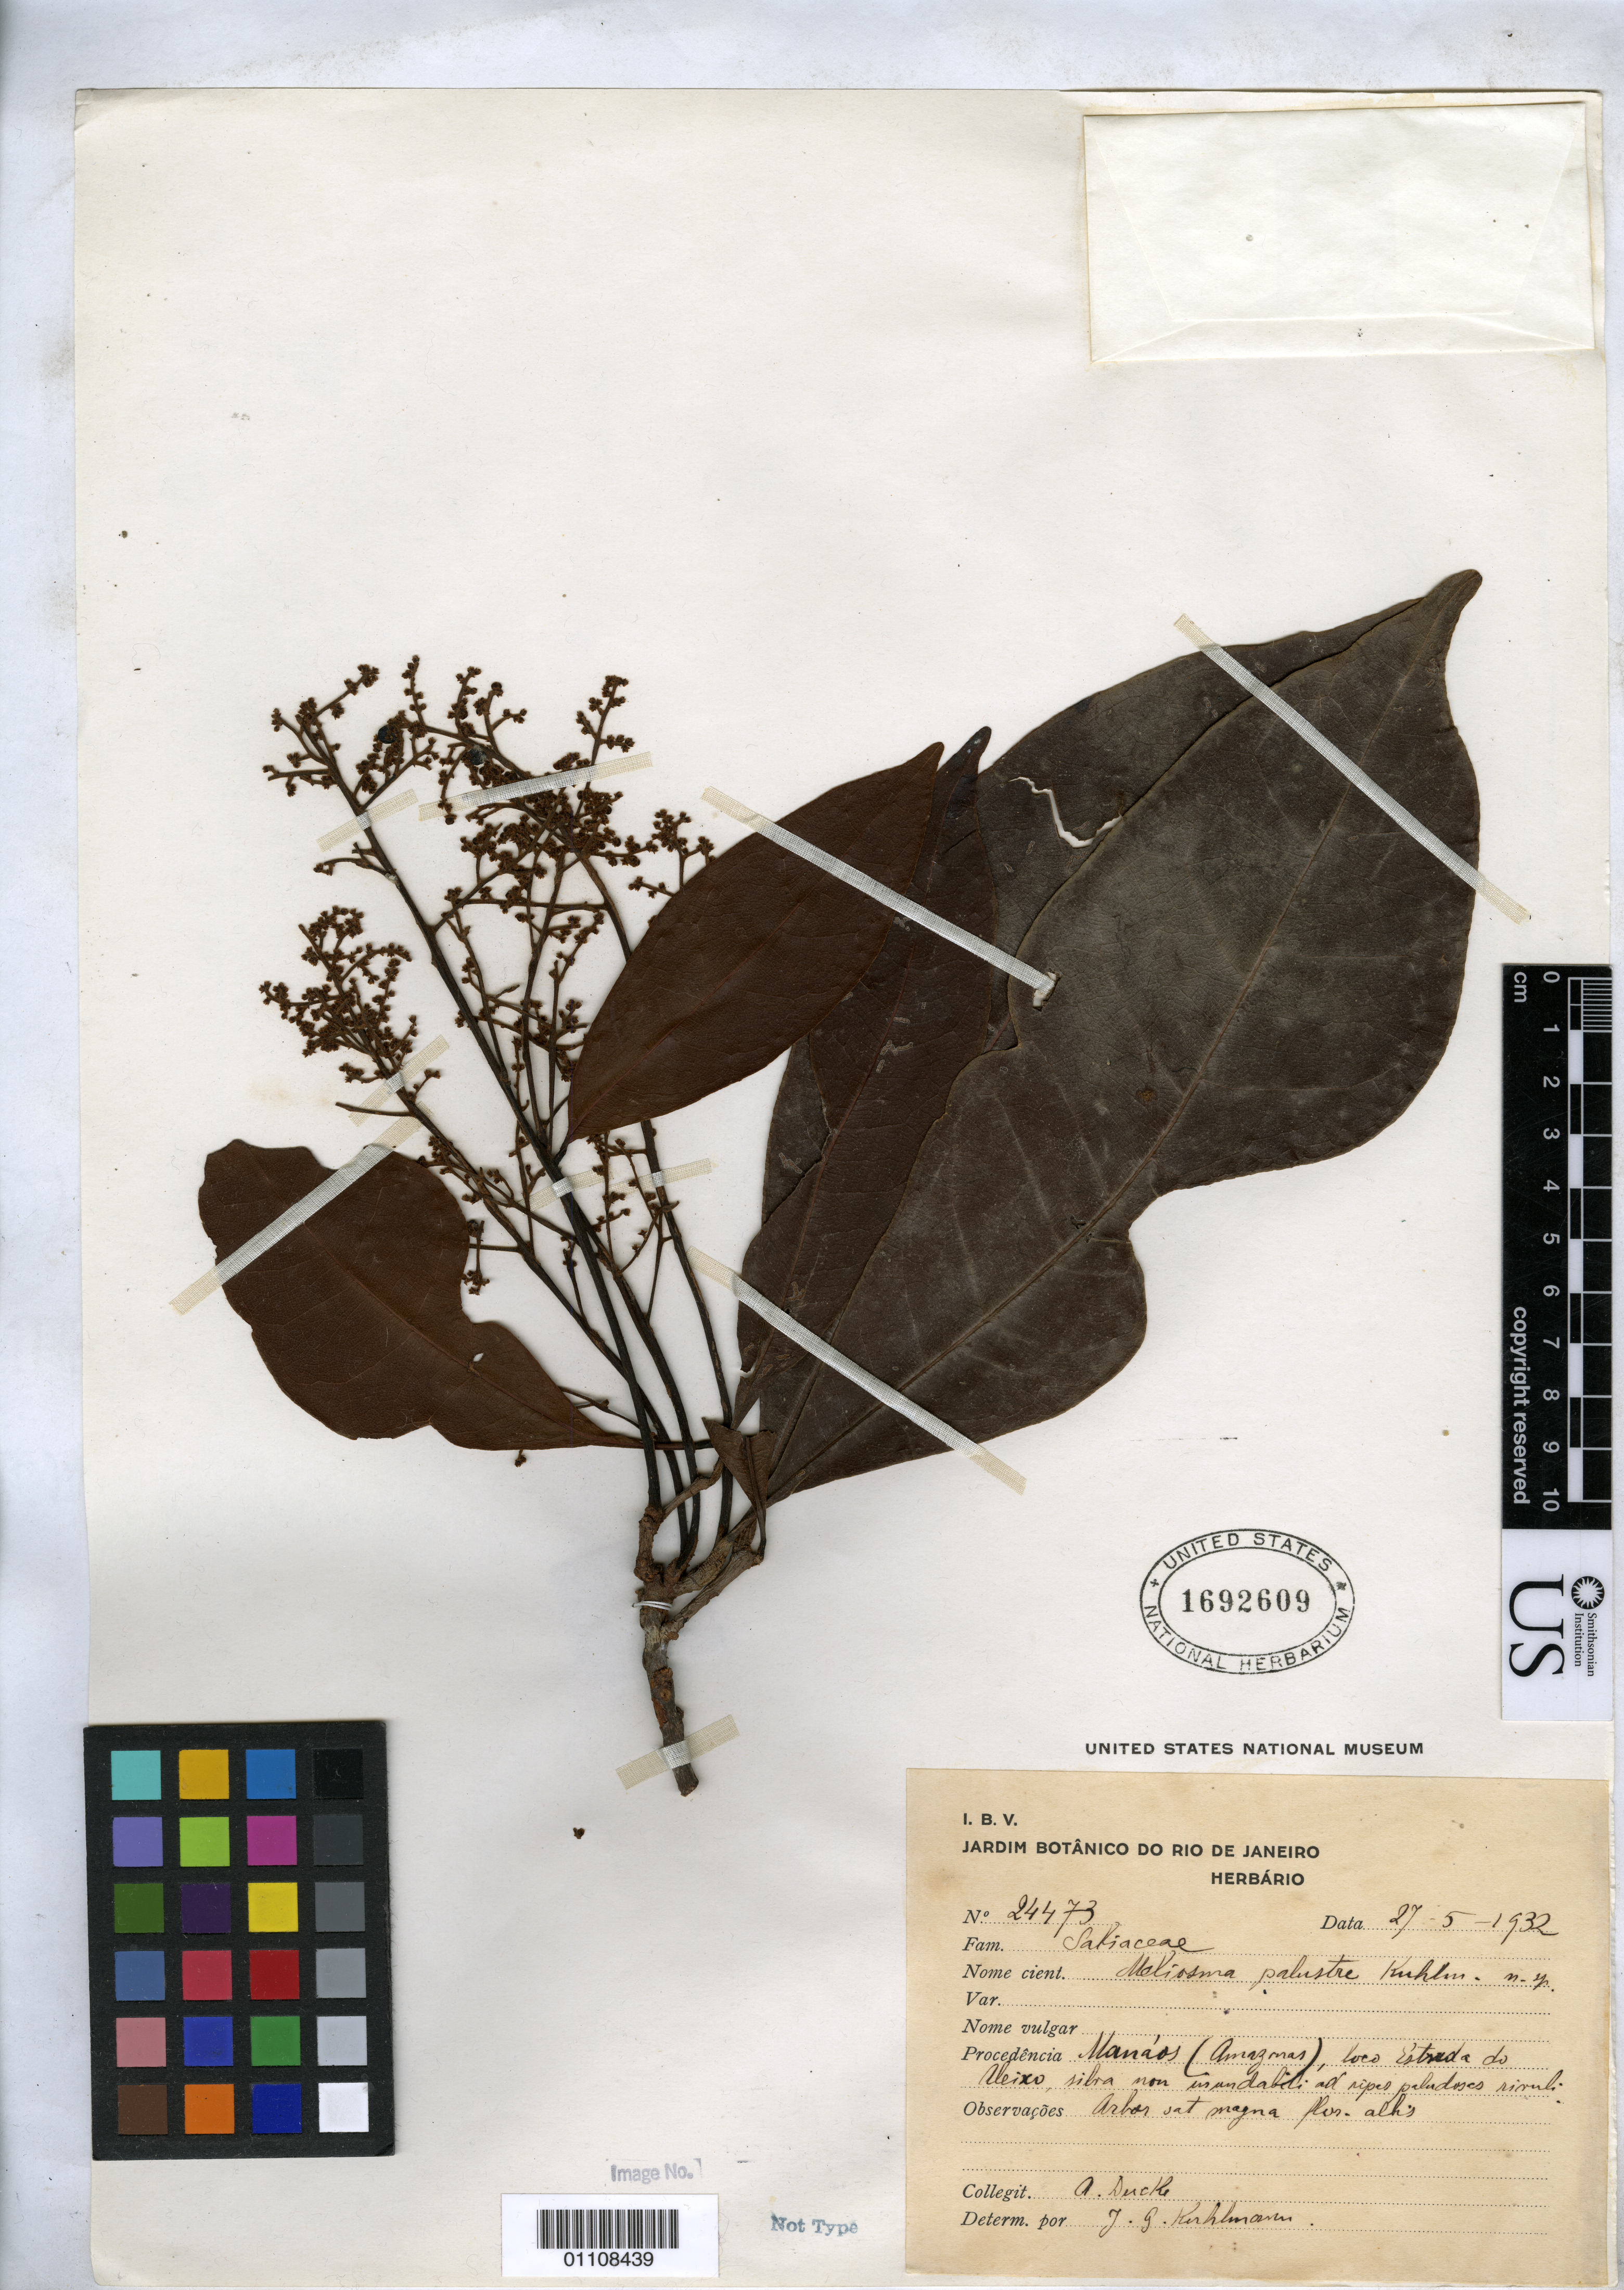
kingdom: Plantae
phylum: Tracheophyta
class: Magnoliopsida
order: Proteales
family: Sabiaceae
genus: Meliosma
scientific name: Meliosma palustris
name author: Kuhlm.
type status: Type Collection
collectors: A. Ducke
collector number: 24473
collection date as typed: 27 May 1932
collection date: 1932-05-27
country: Brazil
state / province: Amazonas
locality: Manaos.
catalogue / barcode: US 1692609